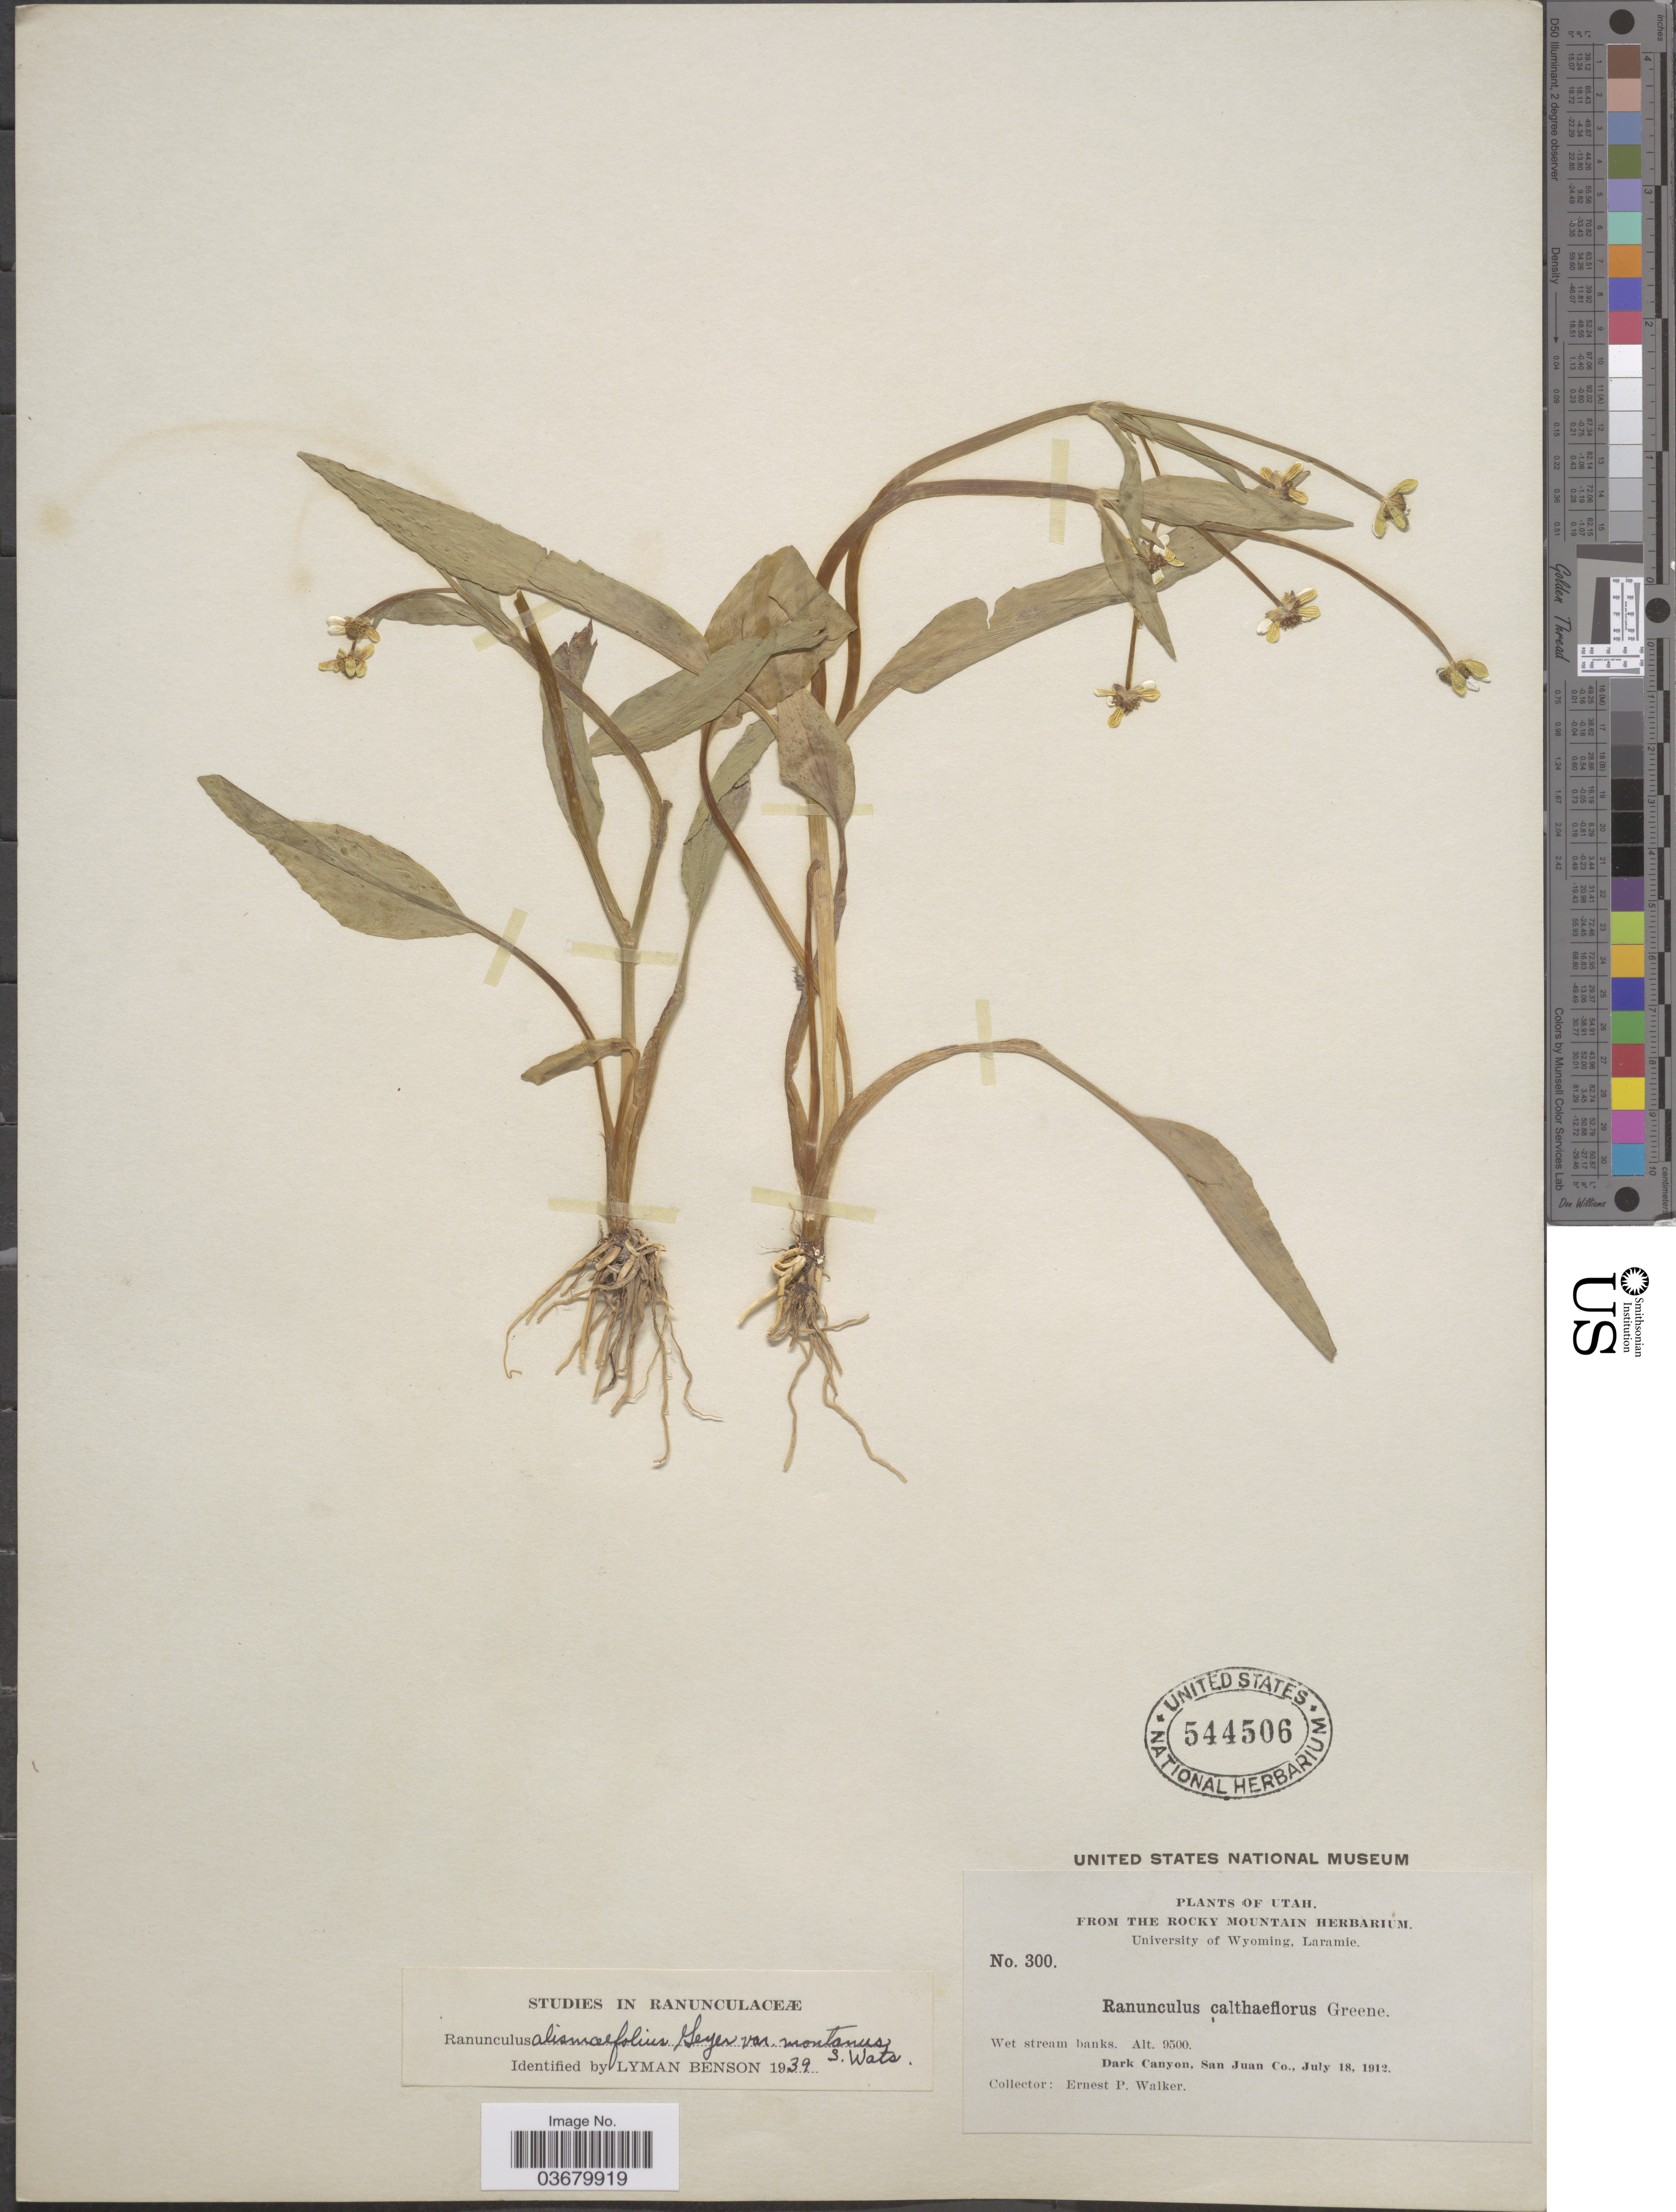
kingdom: Plantae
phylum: Tracheophyta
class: Magnoliopsida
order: Ranunculales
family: Ranunculaceae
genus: Ranunculus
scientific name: Ranunculus alismifolius var. montanus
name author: S. Watson in C. King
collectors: E. P. Walker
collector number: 300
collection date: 1912-07-18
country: United States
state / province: Utah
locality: Dark Canyon, San Juan Co.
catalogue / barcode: US 544506